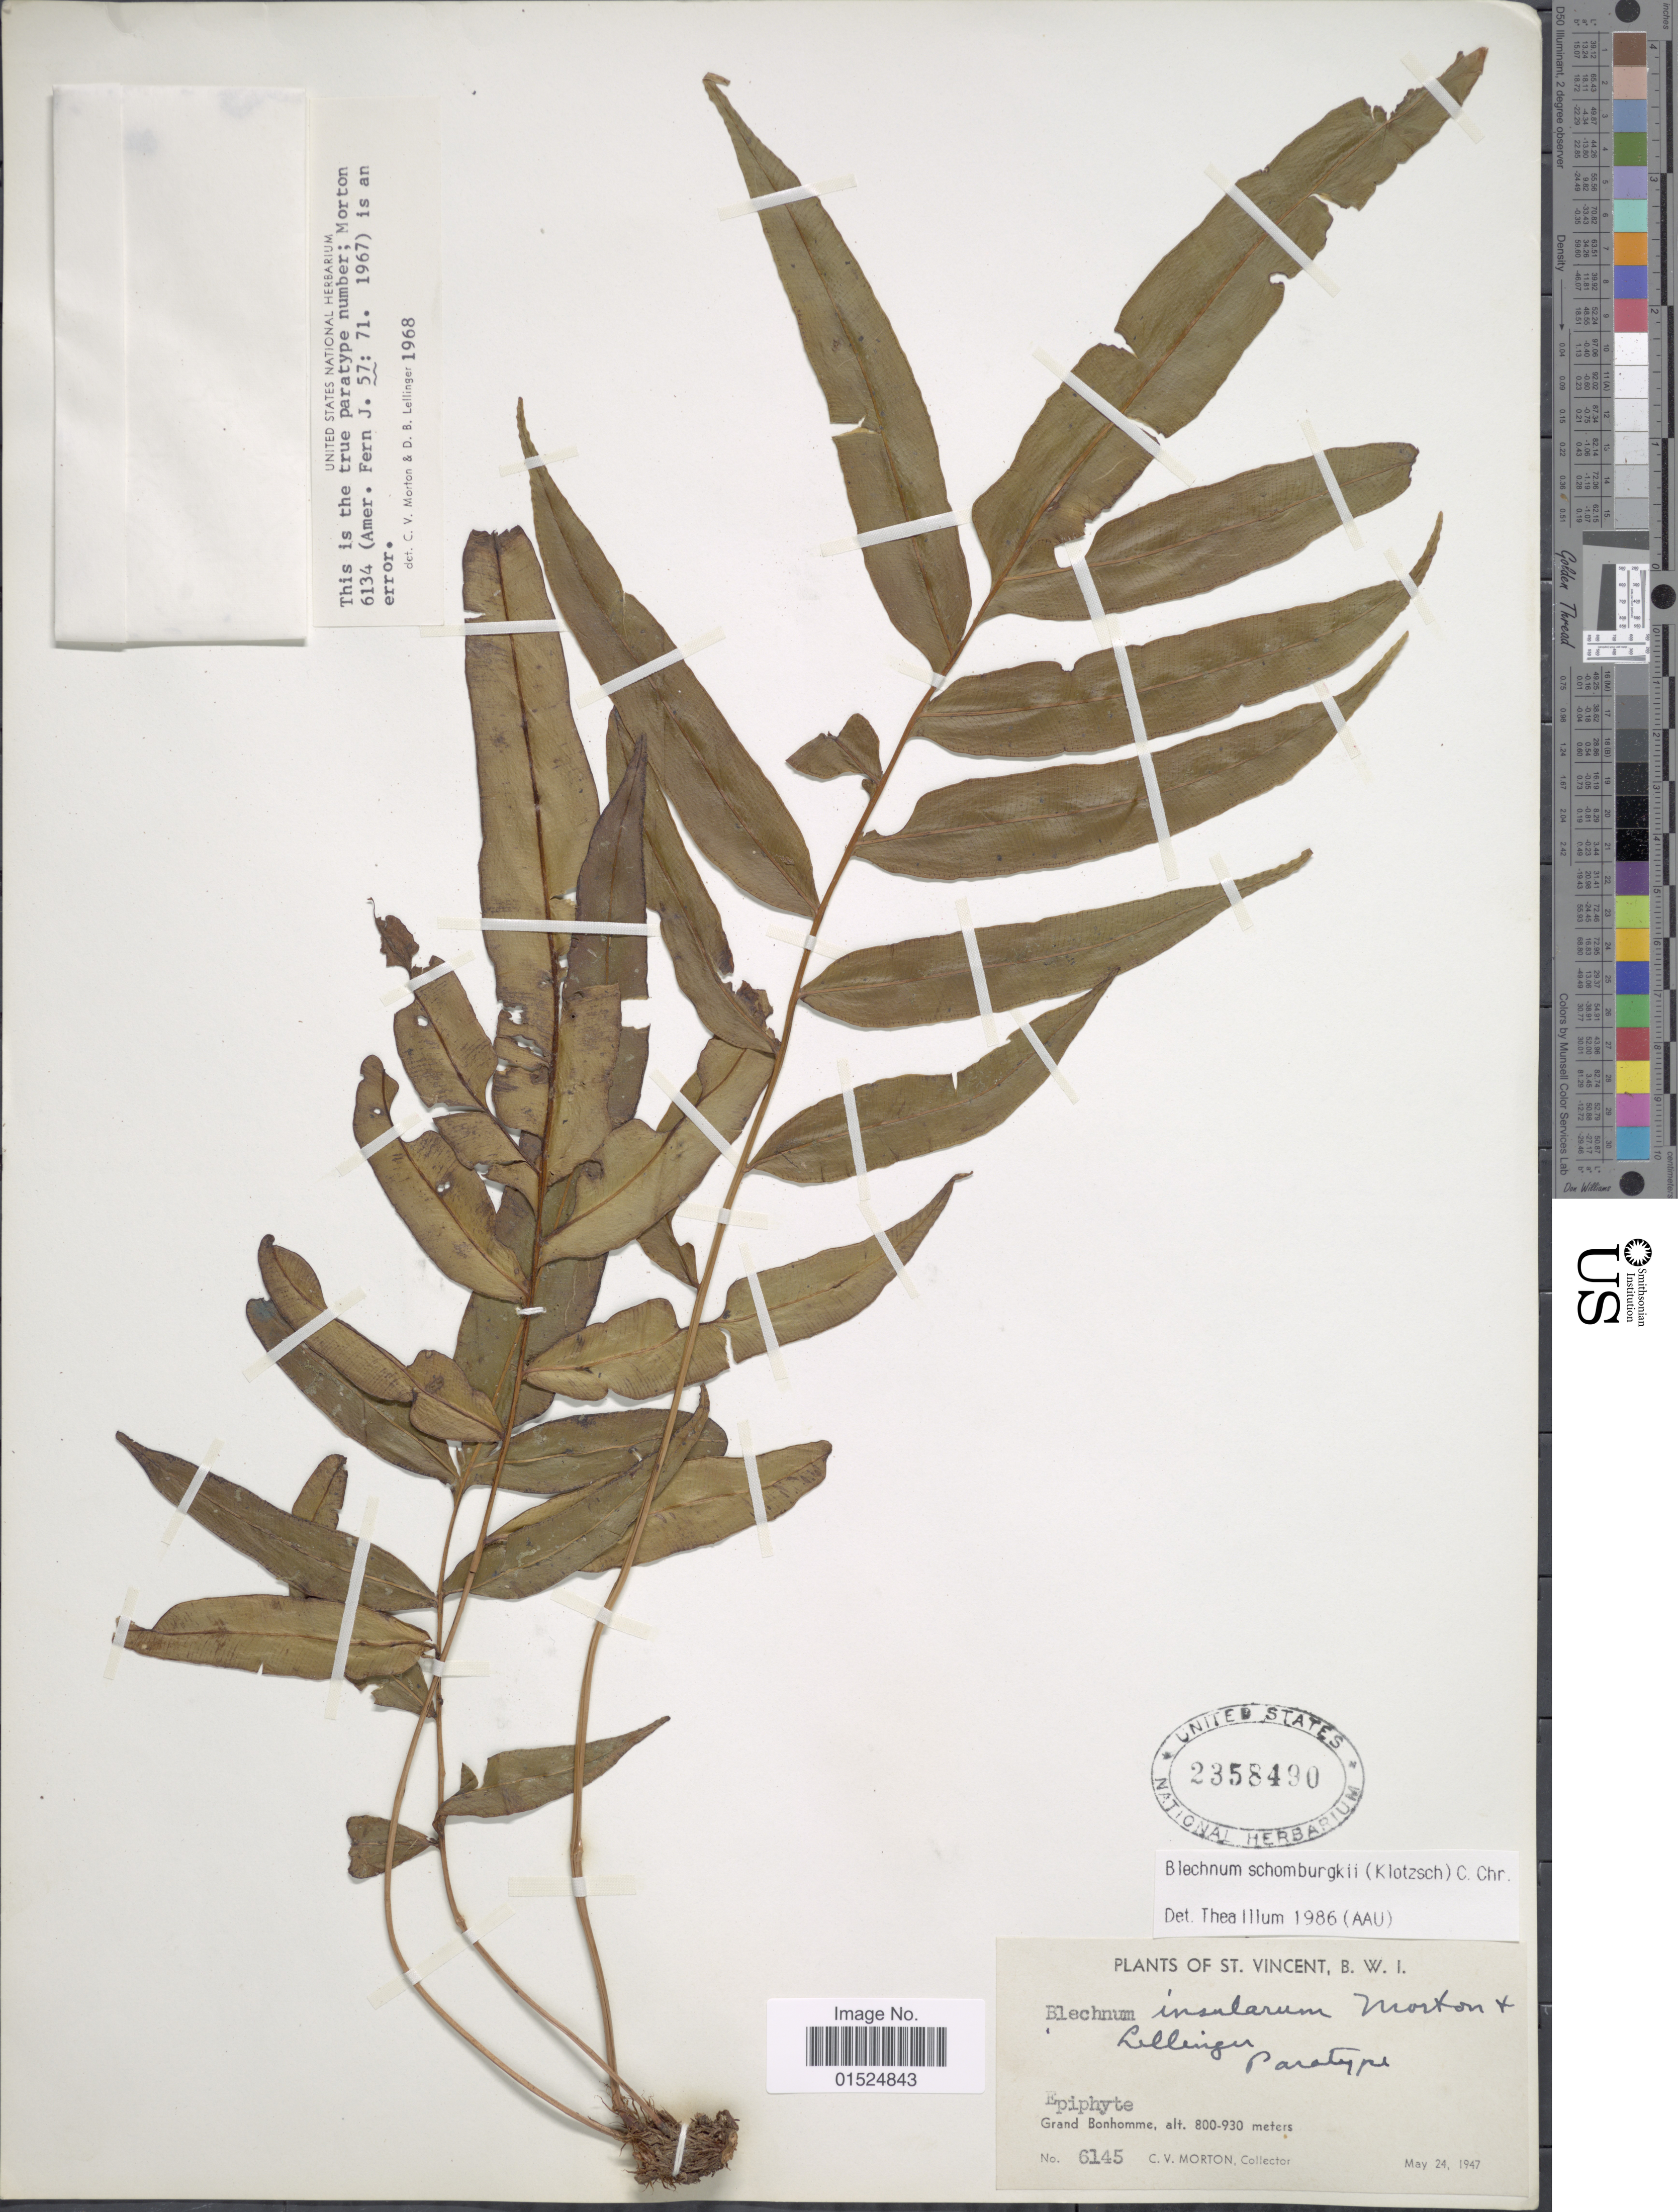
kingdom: Plantae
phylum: Tracheophyta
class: Polypodiopsida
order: Polypodiales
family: Blechnaceae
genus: Blechnum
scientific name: Blechnum insularum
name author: C.V. Morton & Lellinger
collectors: C. V. Morton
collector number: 6145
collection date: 1947-03-24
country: St. Vincent - Grenadines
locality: St. Vincent, B.W.I. , Grand Bonhomme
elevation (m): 800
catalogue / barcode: US 2358490